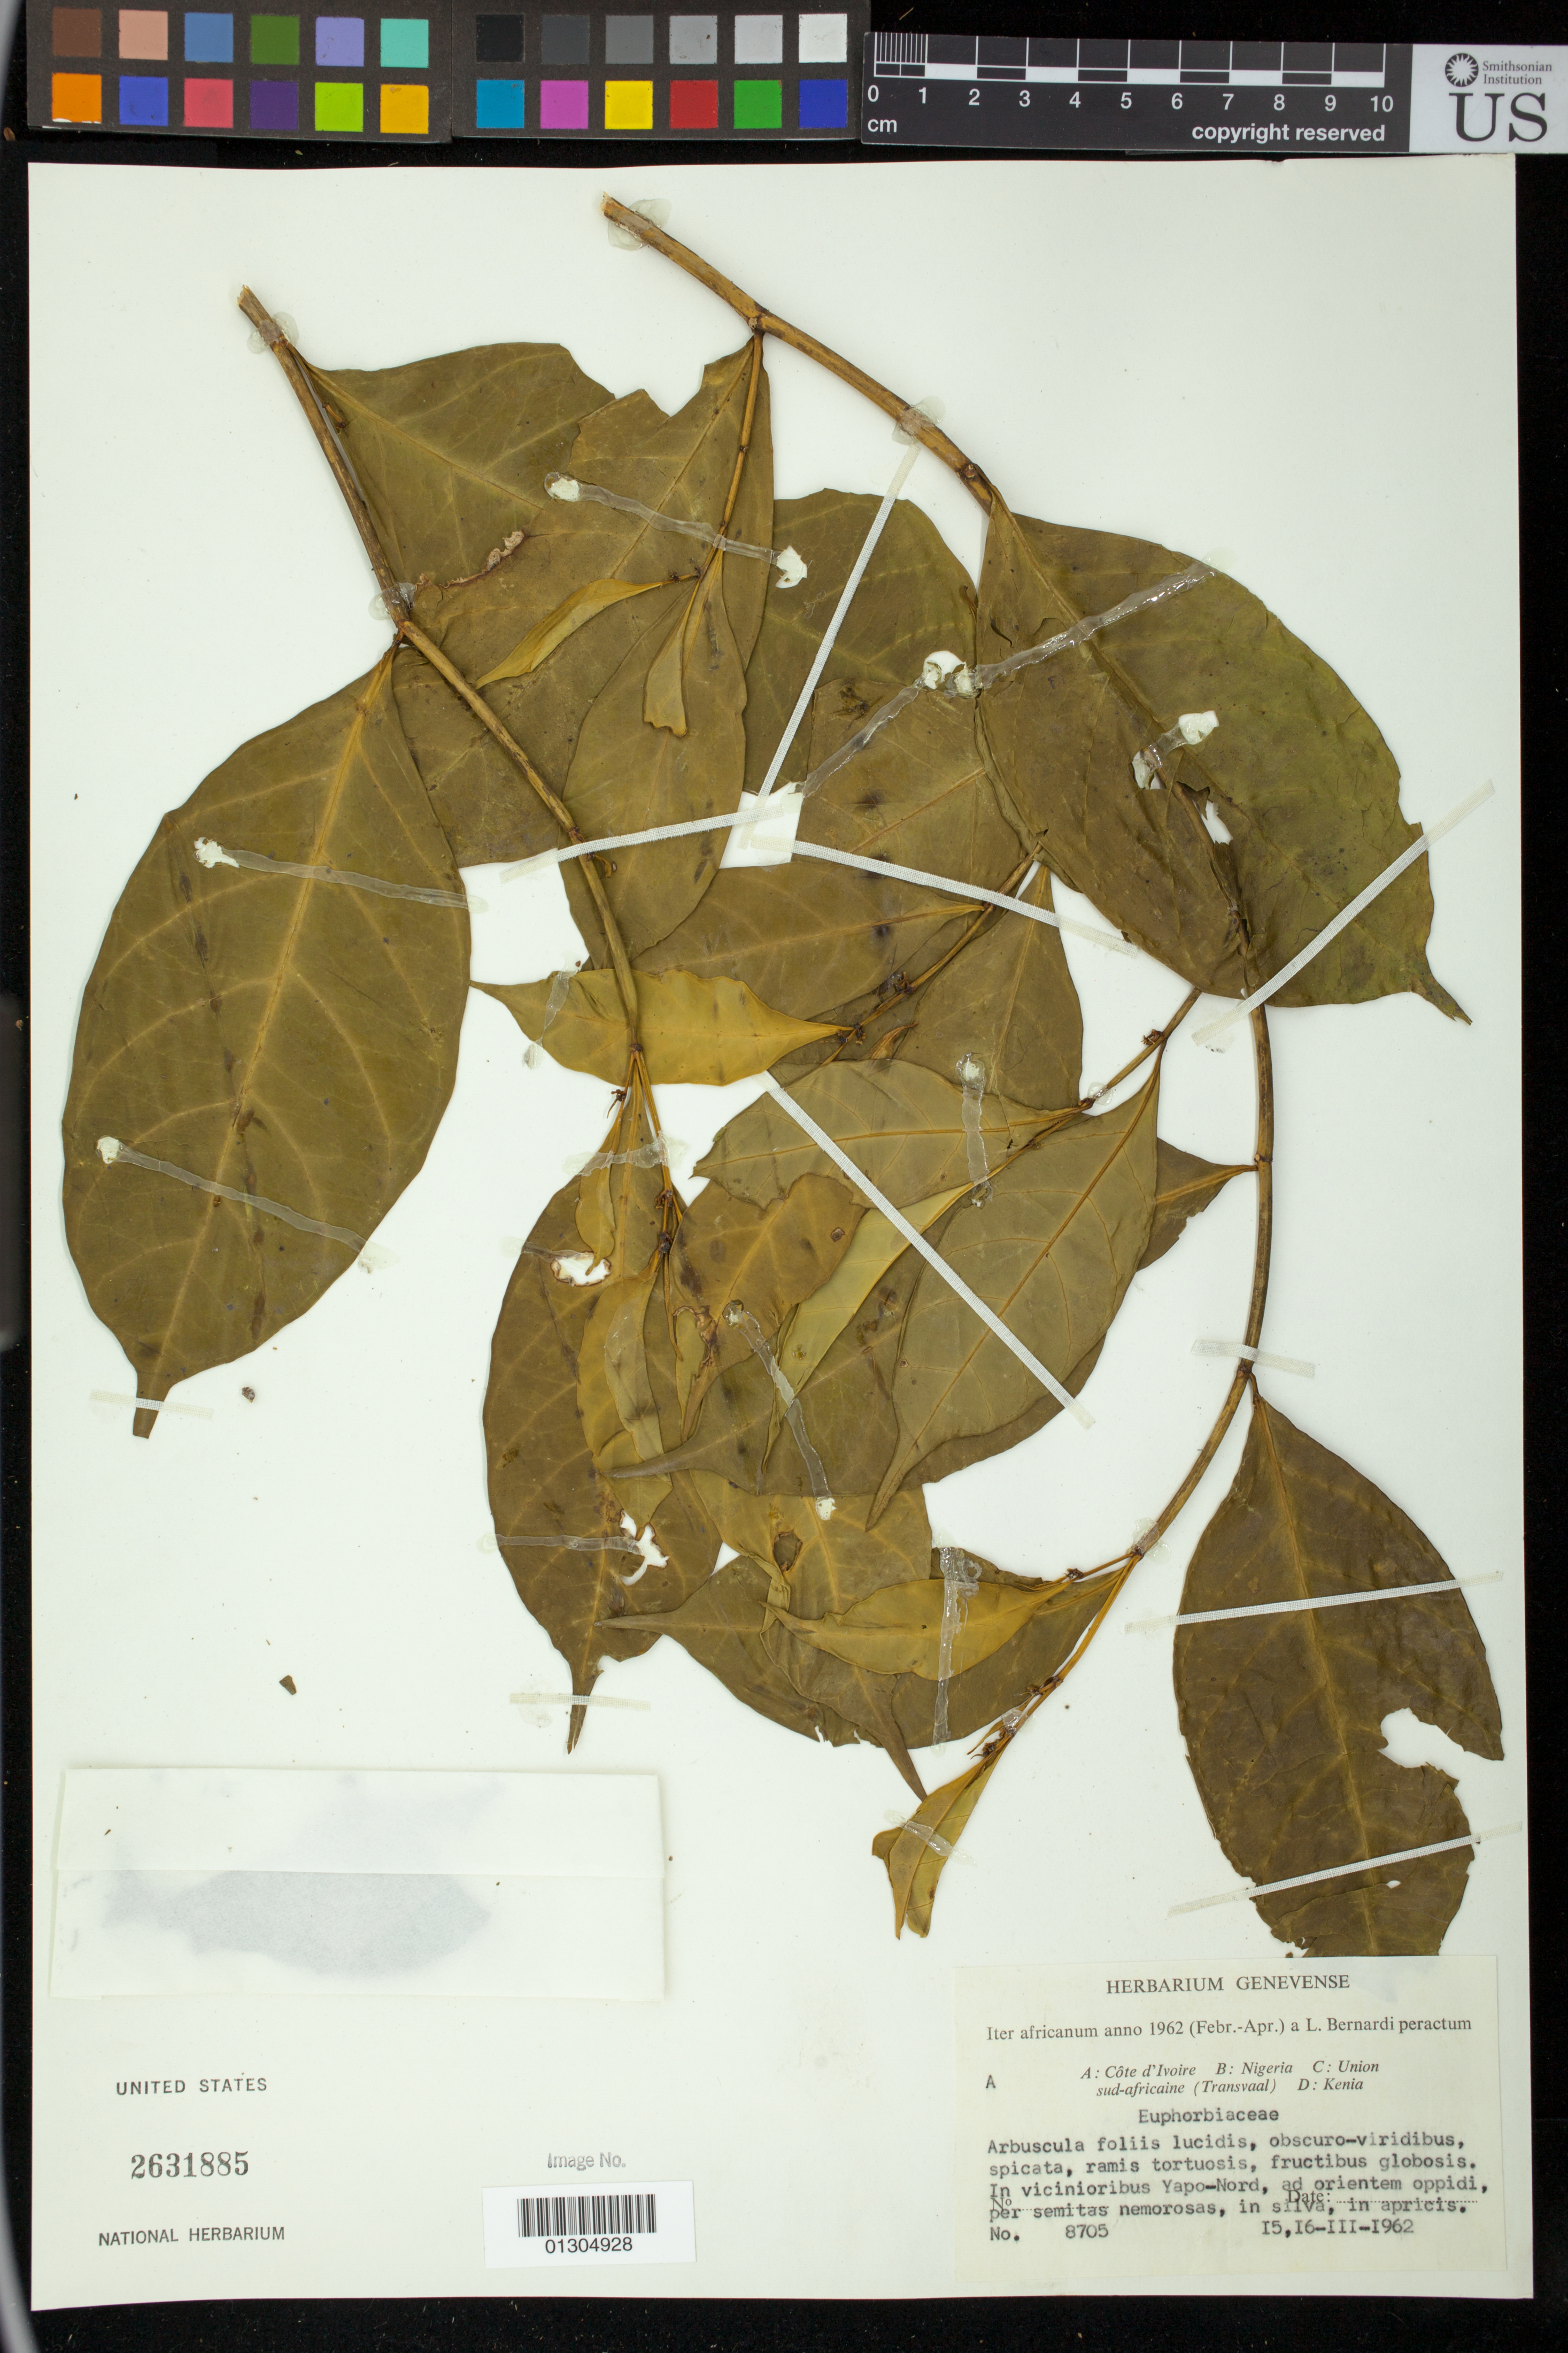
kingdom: Plantae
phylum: Tracheophyta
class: Magnoliopsida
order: Malpighiales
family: Euphorbiaceae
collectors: L. Bernardi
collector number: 8705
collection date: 1962-03-15/1962-03-16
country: Ivory Coast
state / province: Lagunes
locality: In vicinioribus Yapo-Nord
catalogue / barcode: US 2631885